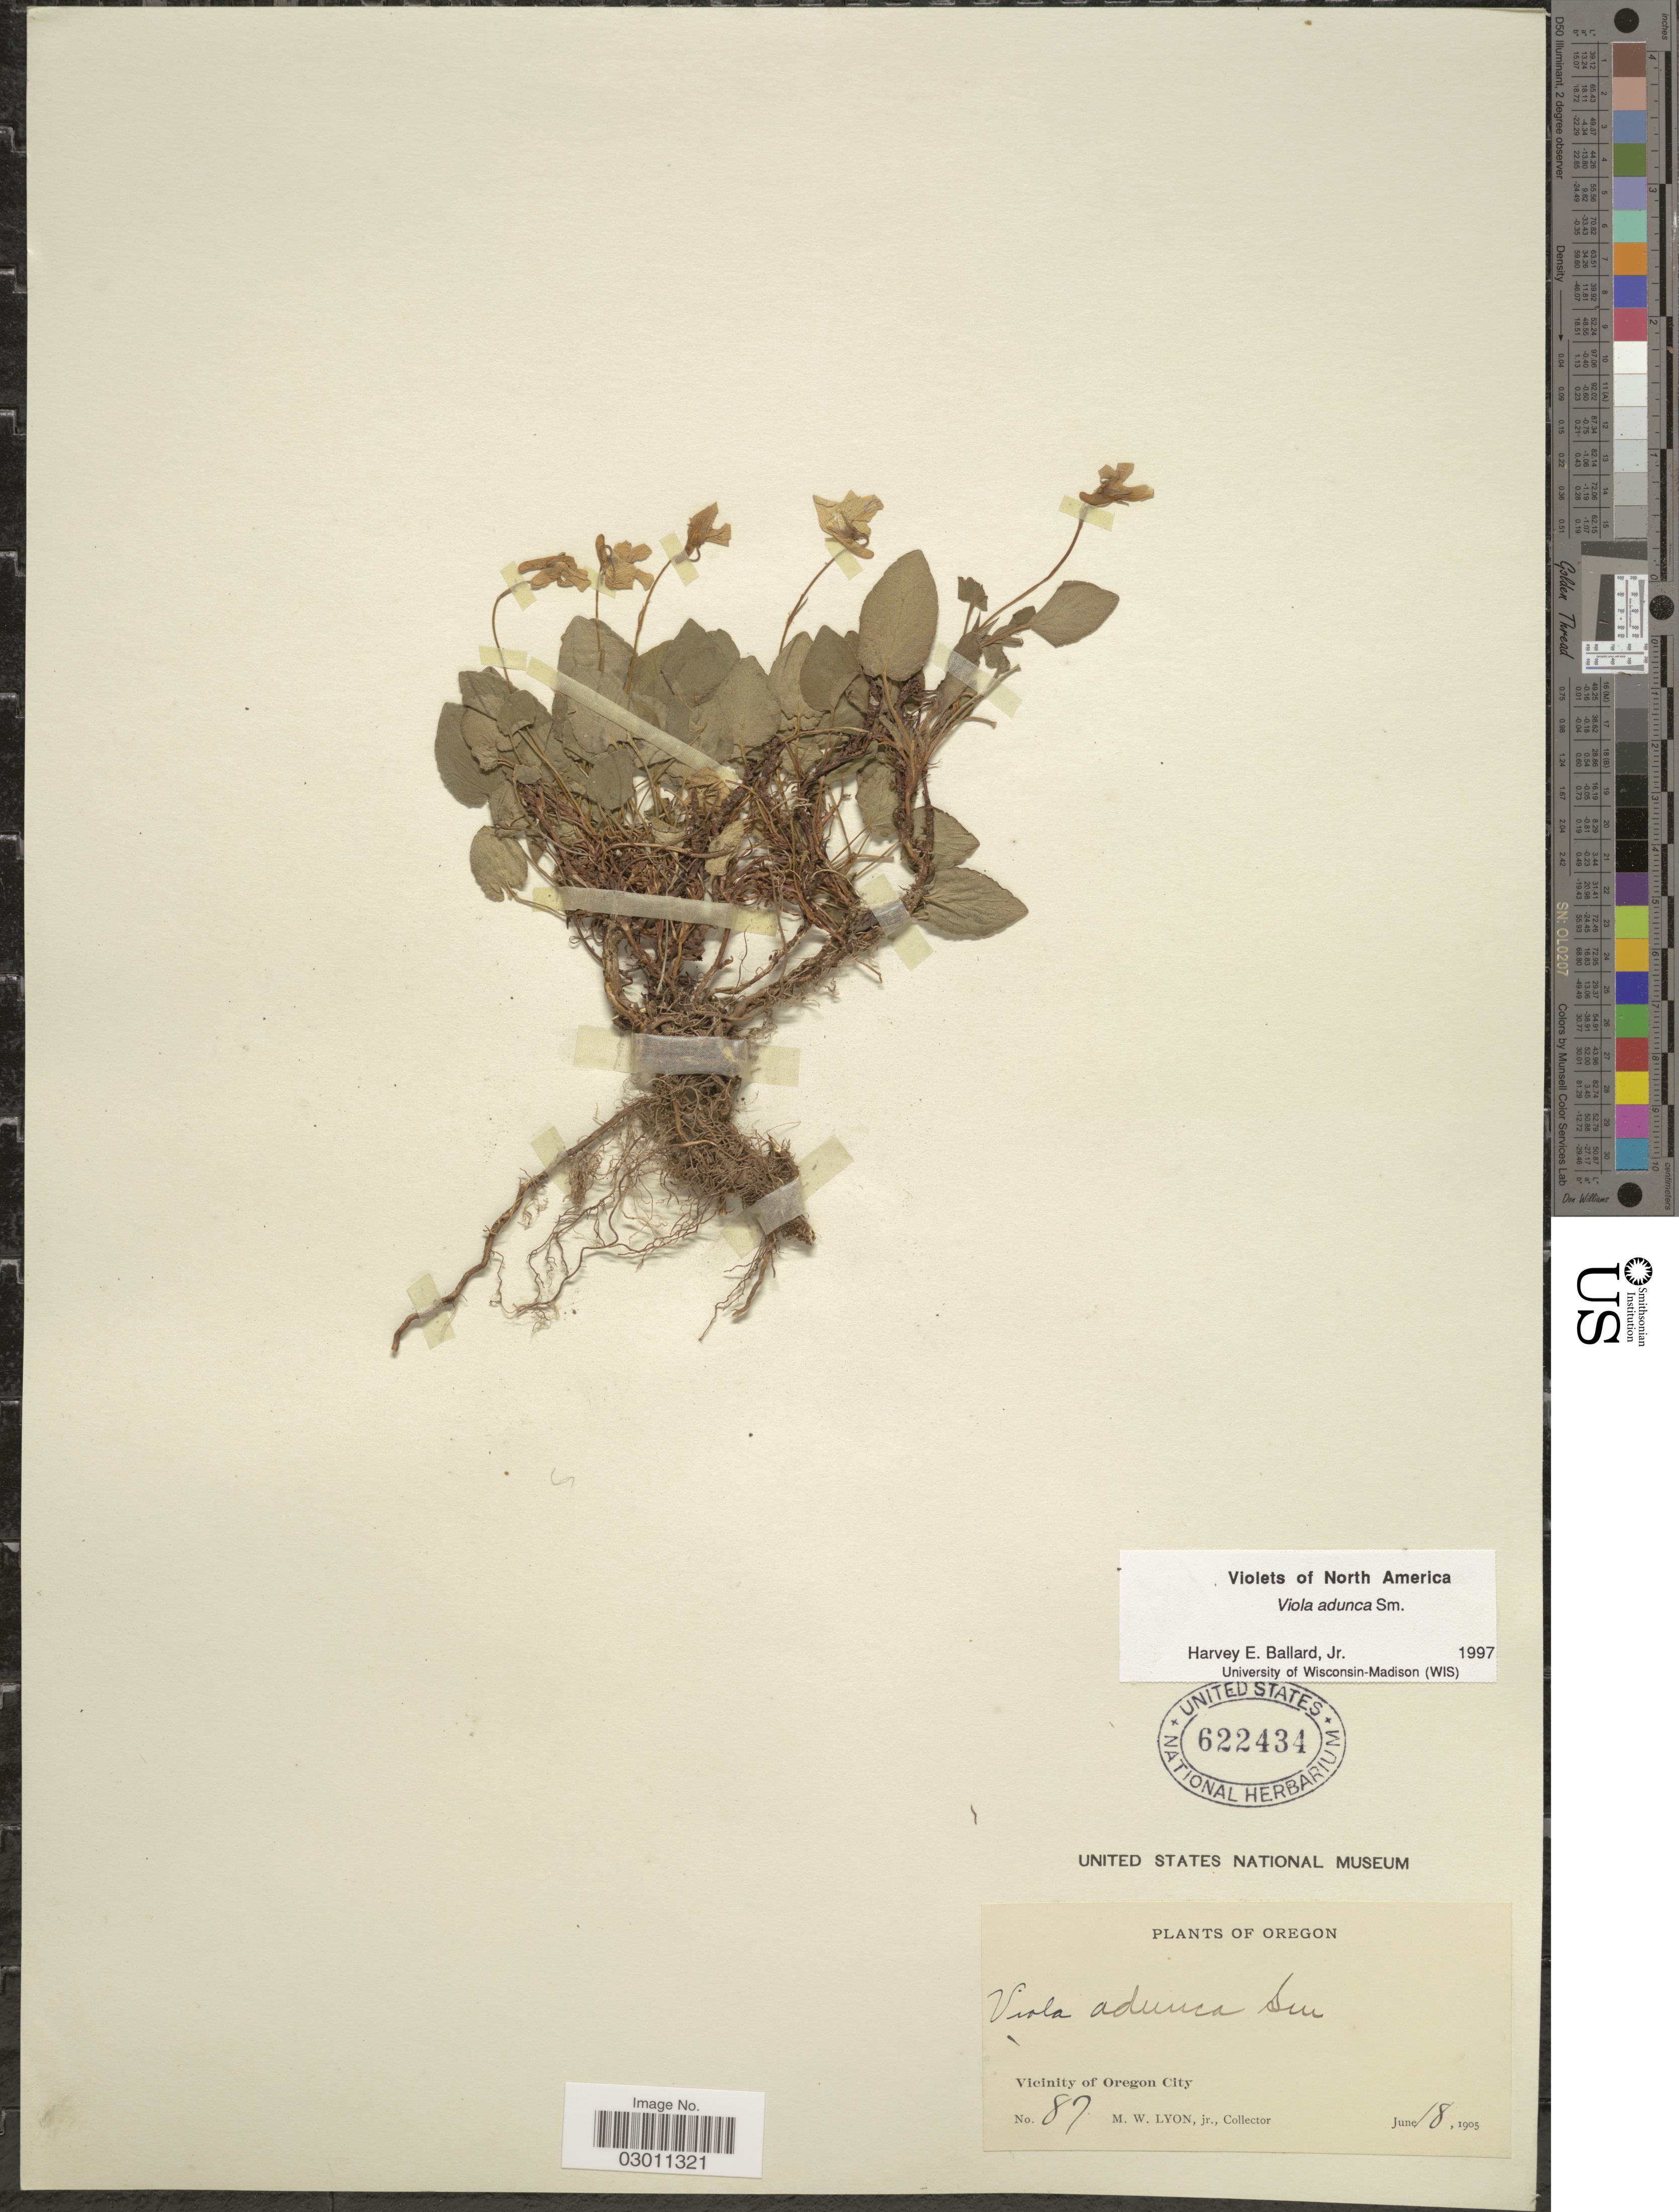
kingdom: Plantae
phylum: Tracheophyta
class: Magnoliopsida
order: Malpighiales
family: Violaceae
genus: Viola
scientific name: Viola adunca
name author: Sm.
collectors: M. W. Lyon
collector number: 87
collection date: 1905-06-18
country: United States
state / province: Oregon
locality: Vicinity of Oregon City.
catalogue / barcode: US 622434